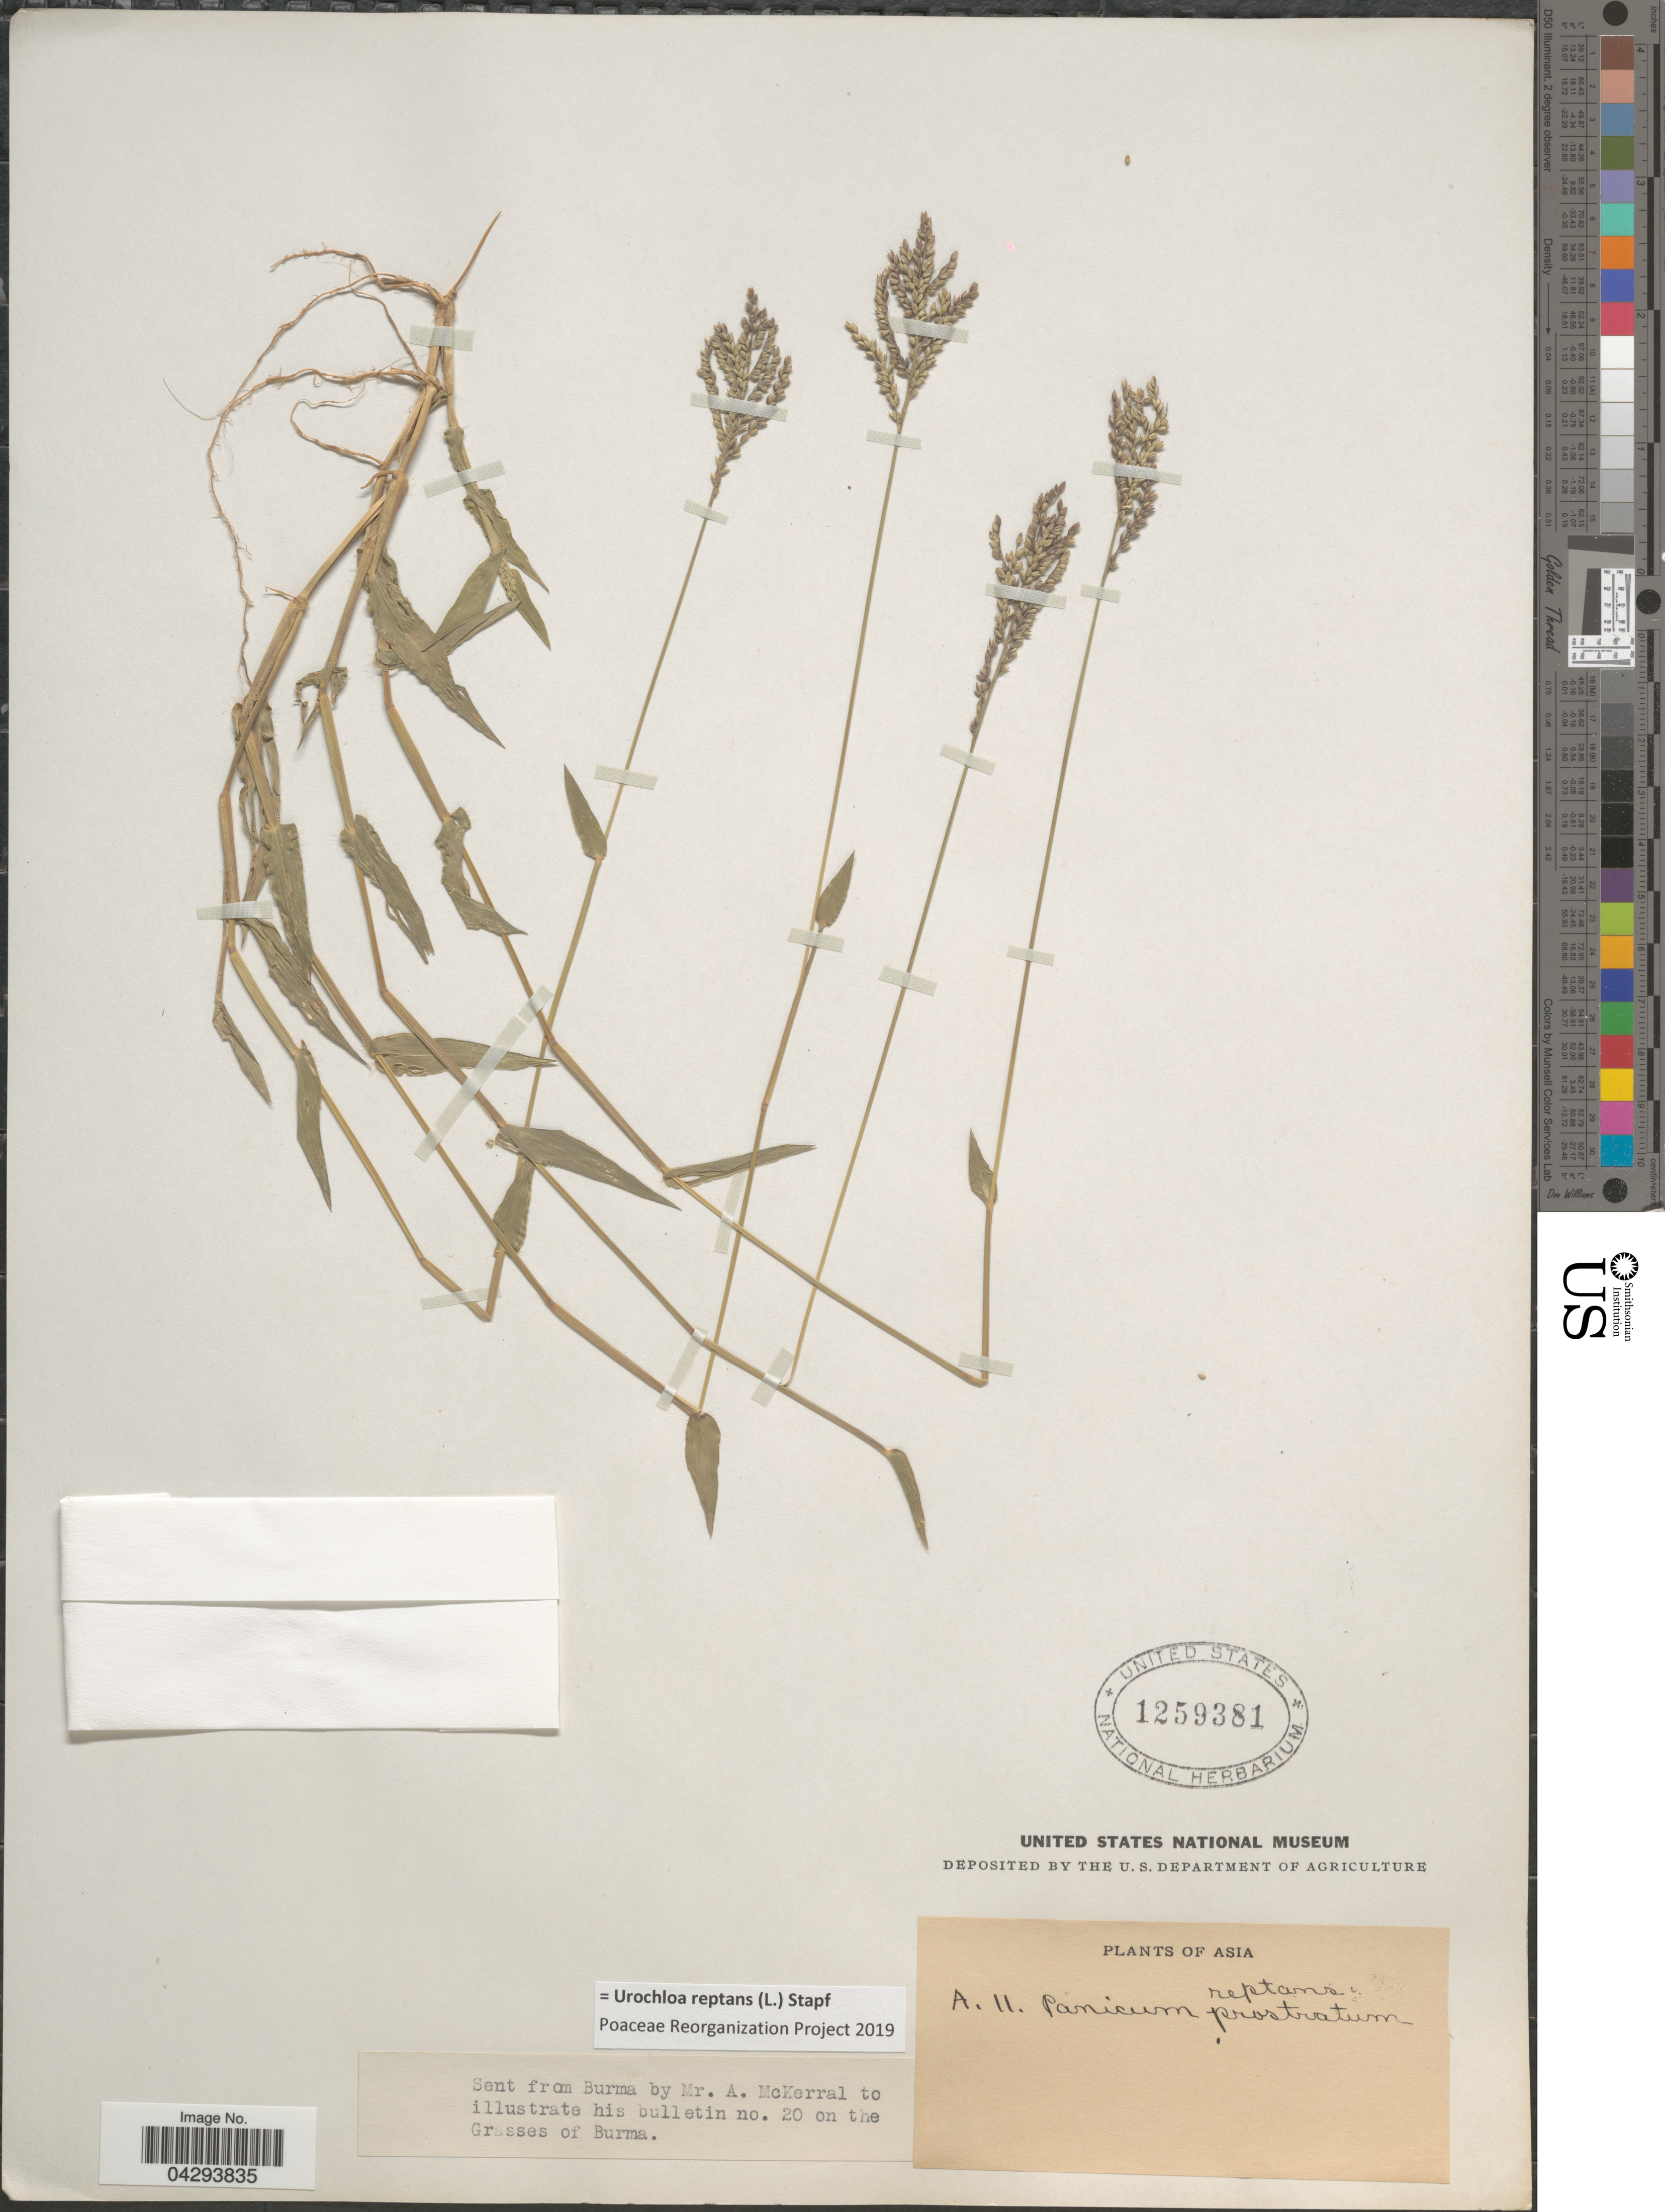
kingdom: Plantae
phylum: Tracheophyta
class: Liliopsida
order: Poales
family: Poaceae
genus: Urochloa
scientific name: Urochloa reptans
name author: (L.) Stapf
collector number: A11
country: Myanmar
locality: Burma. Asia.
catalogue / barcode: US 1259381